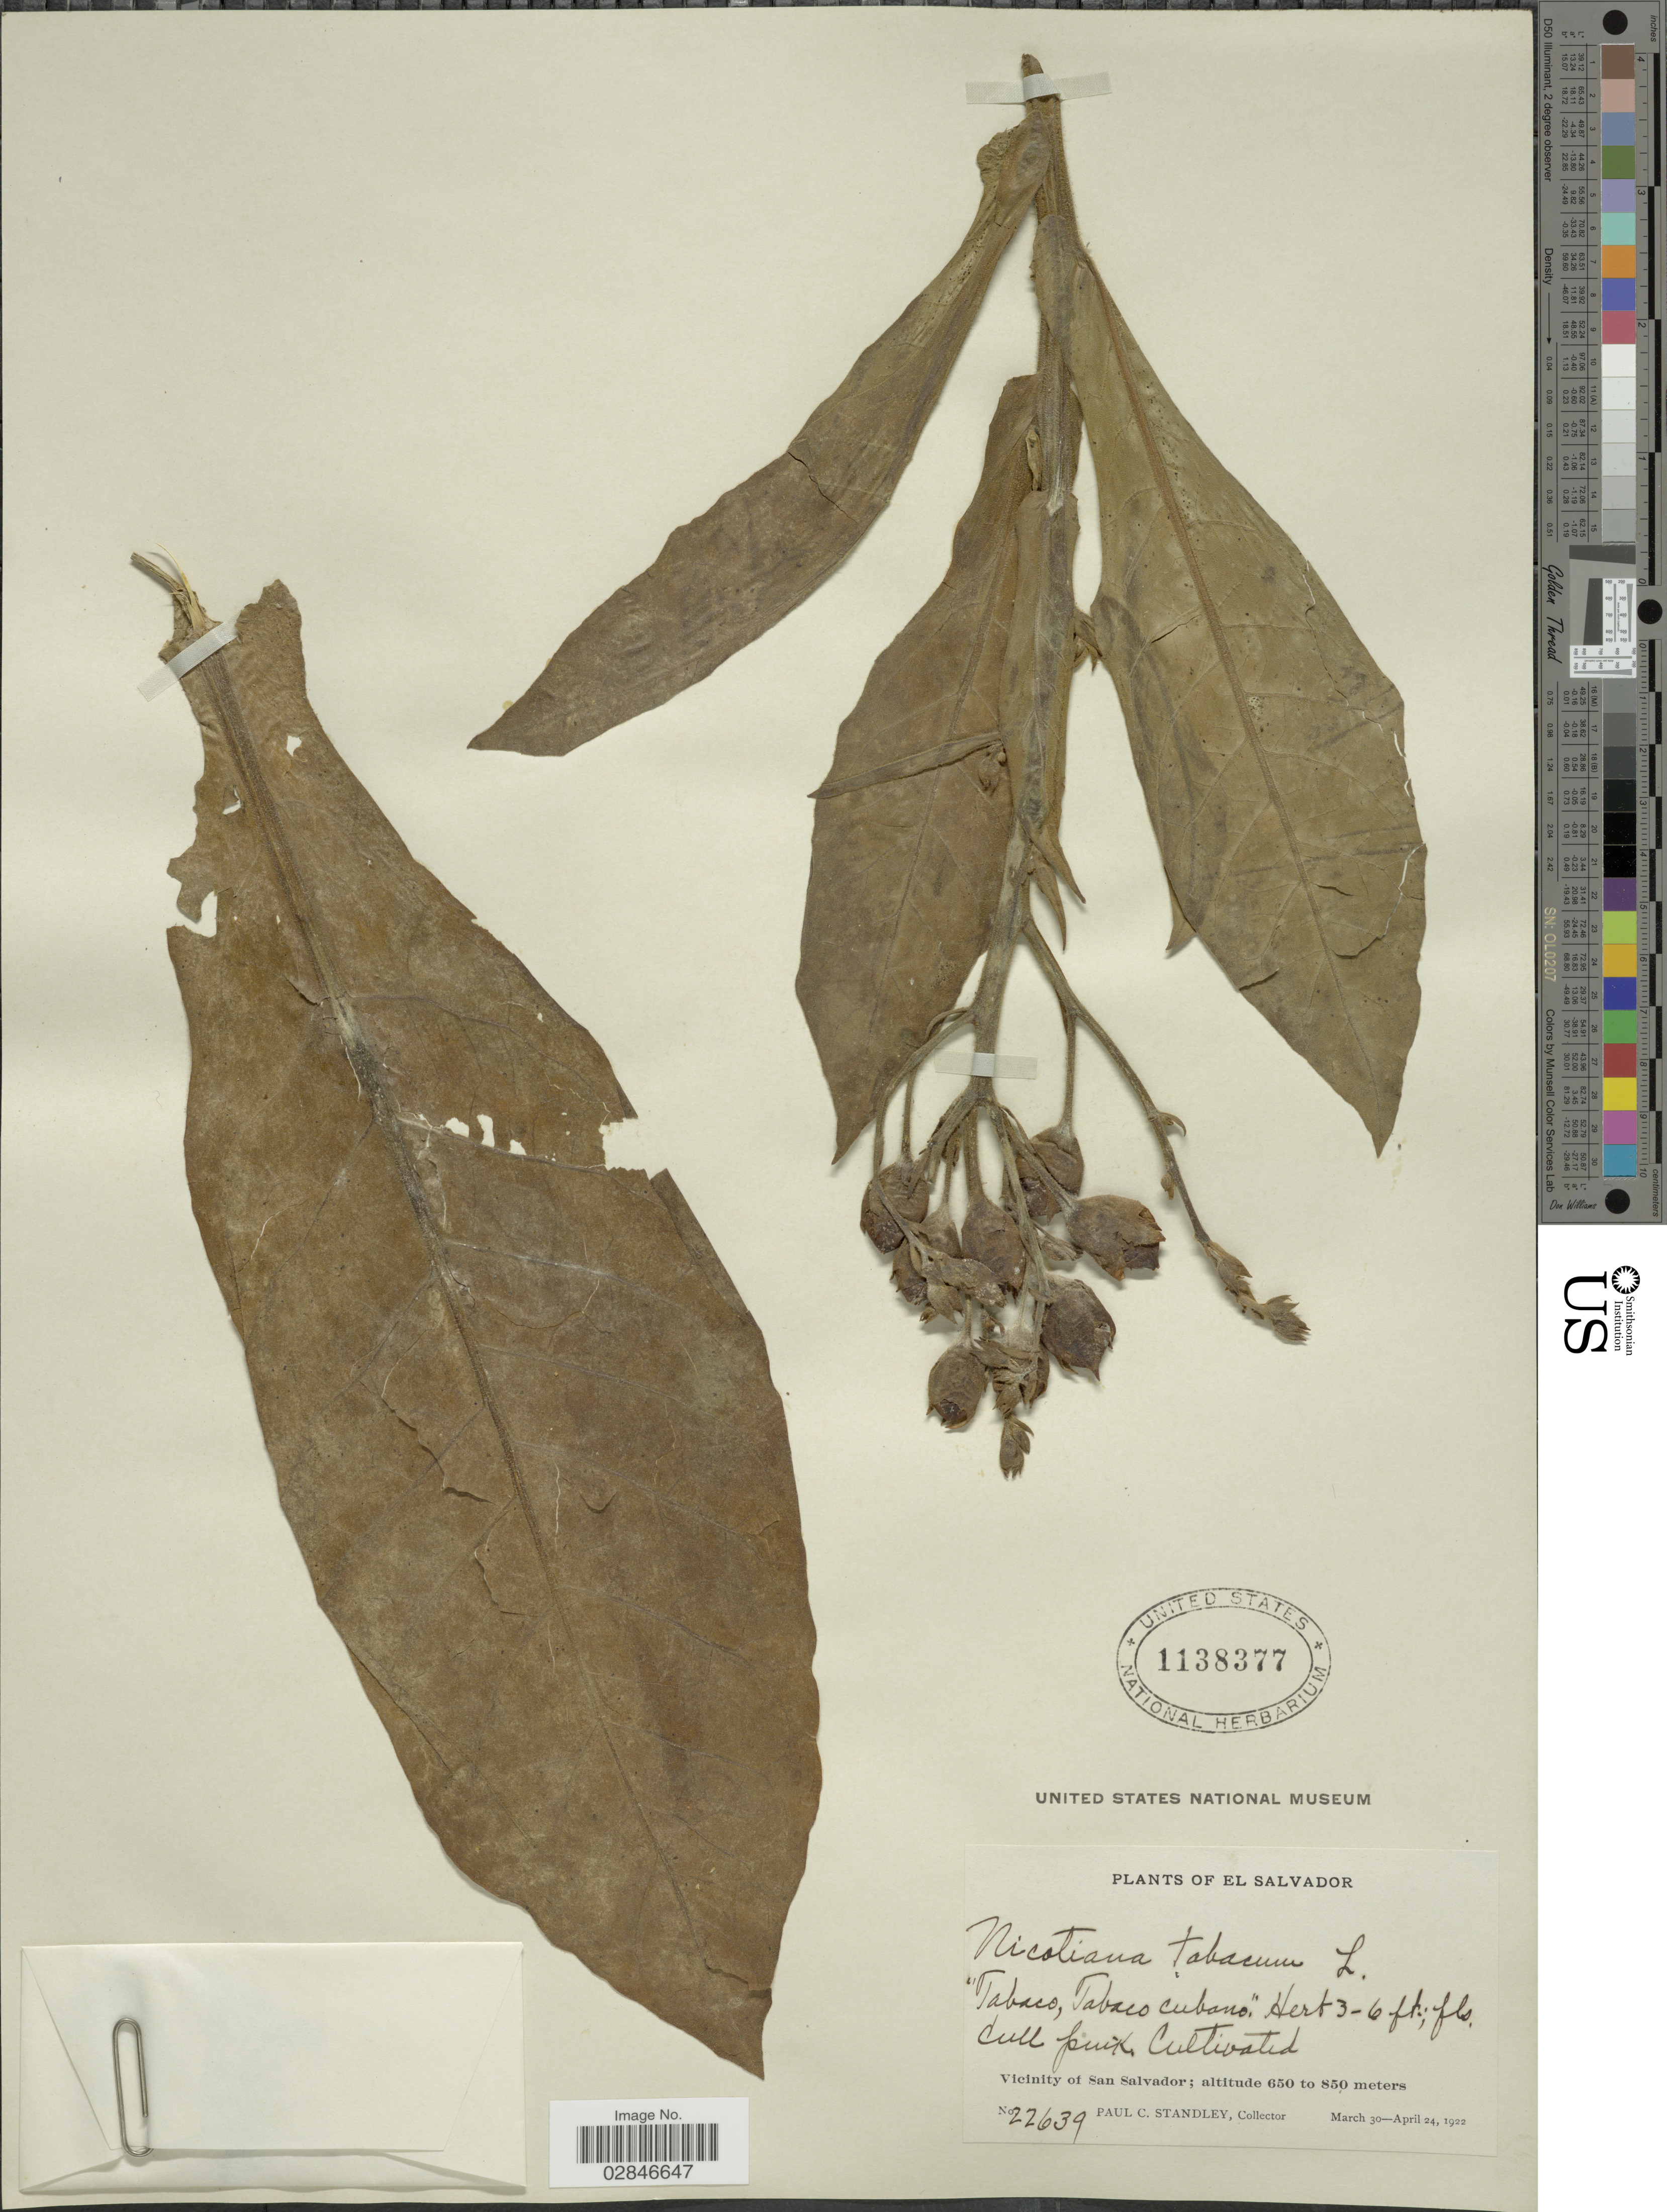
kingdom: Plantae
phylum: Tracheophyta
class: Magnoliopsida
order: Solanales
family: Solanaceae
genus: Nicotiana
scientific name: Nicotiana tabacum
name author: L.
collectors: P. C. Standley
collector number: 22639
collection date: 1922-03-30/1922-04-24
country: El Salvador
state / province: San Salvador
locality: Vicinity of San Salvador.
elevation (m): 650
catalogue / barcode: US 1138377